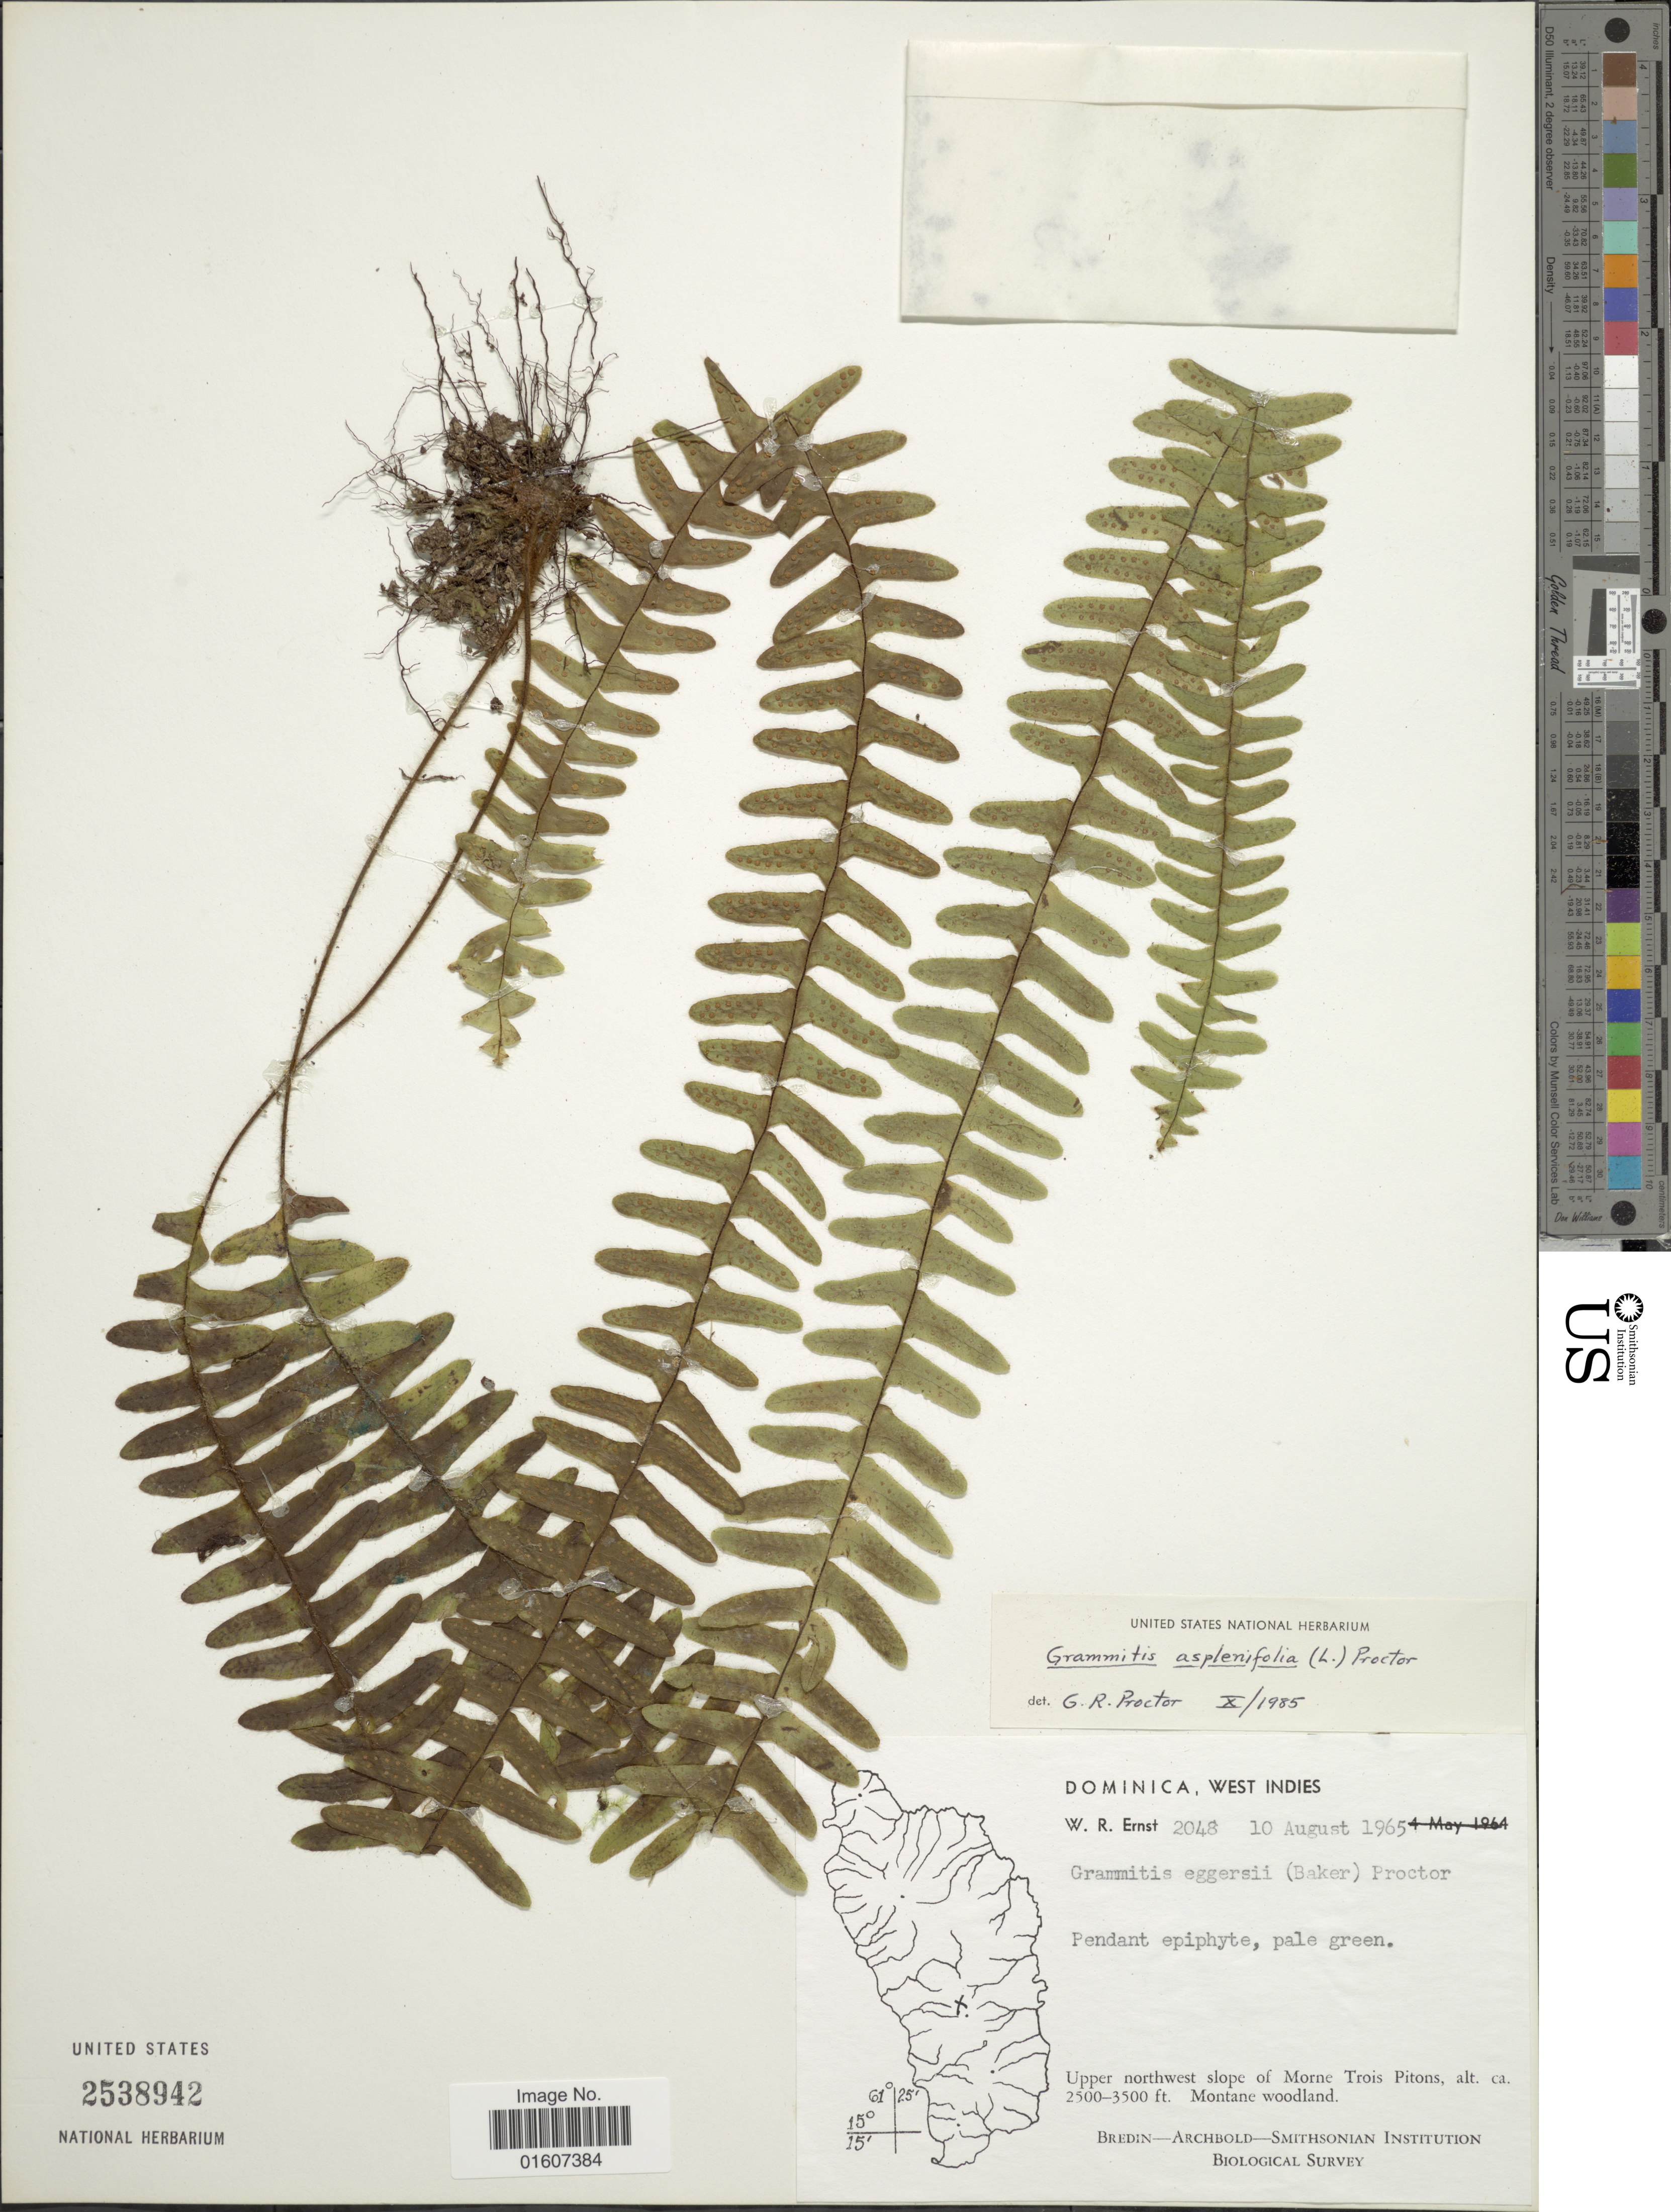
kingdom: Plantae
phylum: Tracheophyta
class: Polypodiopsida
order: Polypodiales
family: Polypodiaceae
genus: Terpsichore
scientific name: Terpsichore asplenifolia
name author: (L.) A.R. Sm.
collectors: W. R. Ernst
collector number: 2048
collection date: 1965-08-10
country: Dominica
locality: Upper northwest slope Morne Trois Pitons, Montane woodland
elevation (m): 2500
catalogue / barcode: US 2538942